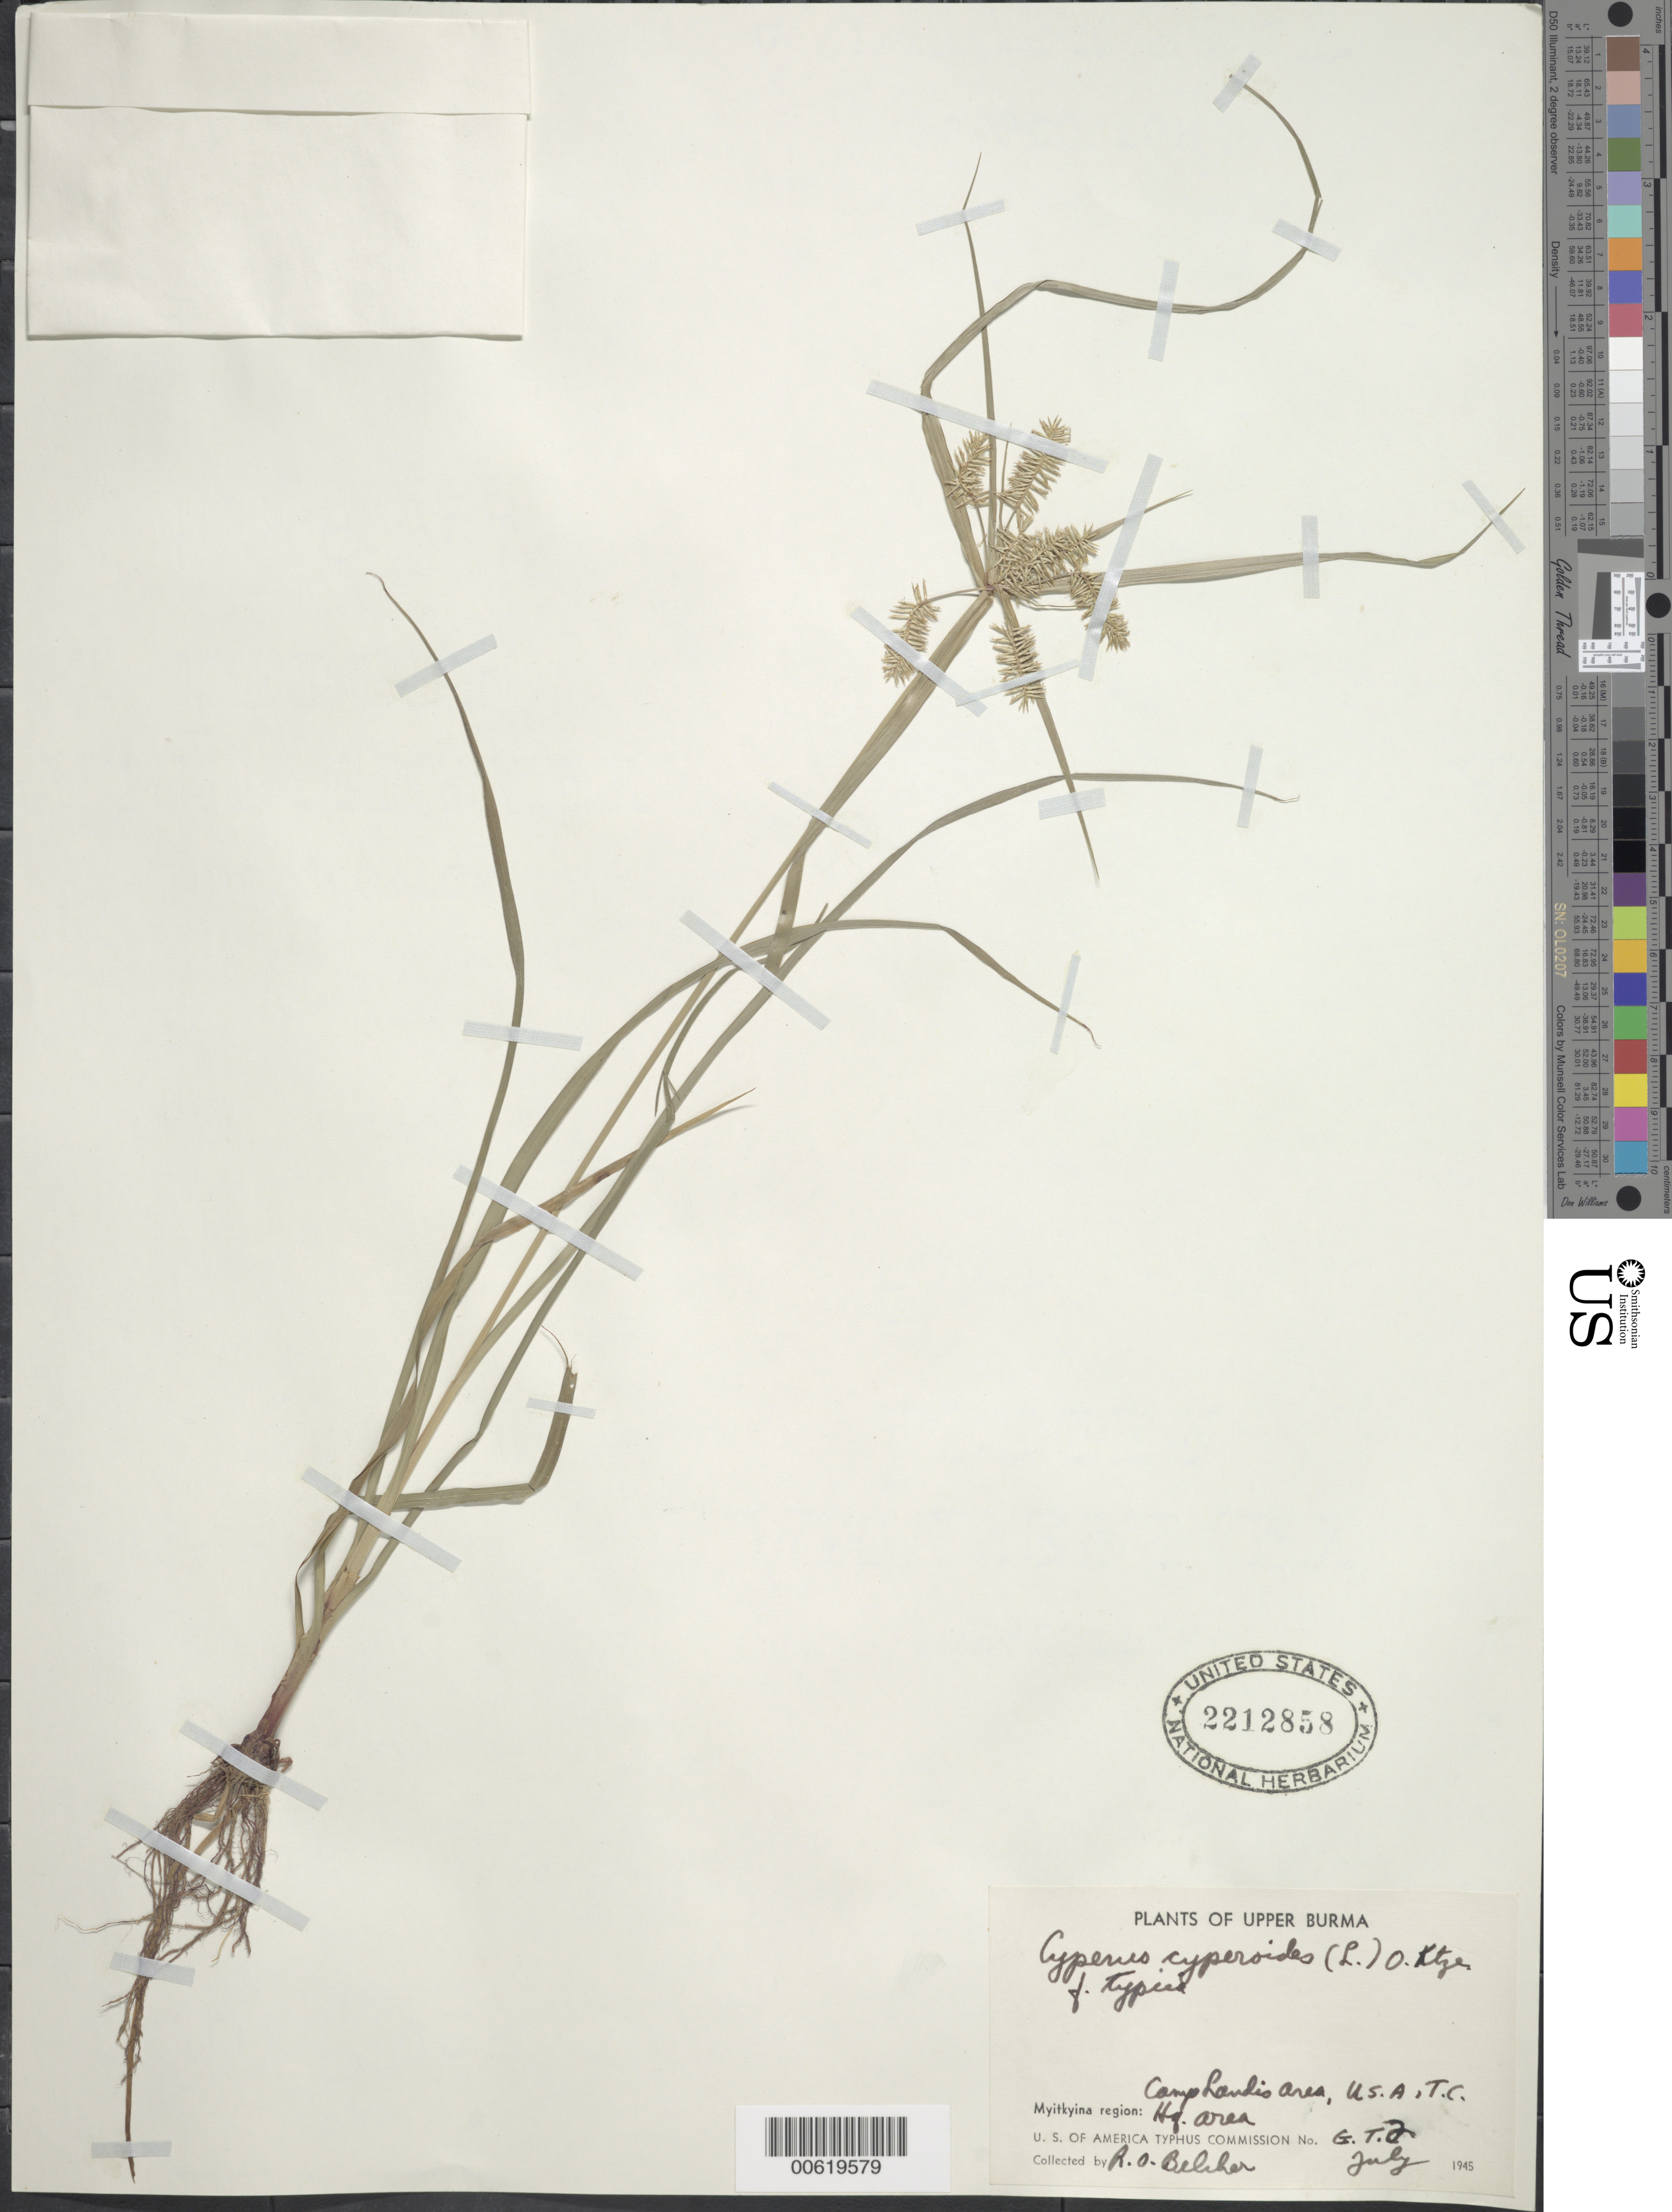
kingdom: Plantae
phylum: Tracheophyta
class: Liliopsida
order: Poales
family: Cyperaceae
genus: Cyperus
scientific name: Cyperus cyperoides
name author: (L.) Kuntze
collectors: R. Belcher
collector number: G.T. 2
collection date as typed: Jul 1945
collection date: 1945-07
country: Myanmar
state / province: Kachin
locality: Myitkyina region: Camp Landis area, U.S.A.,T. C.Hq. Area.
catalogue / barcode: US 2212858